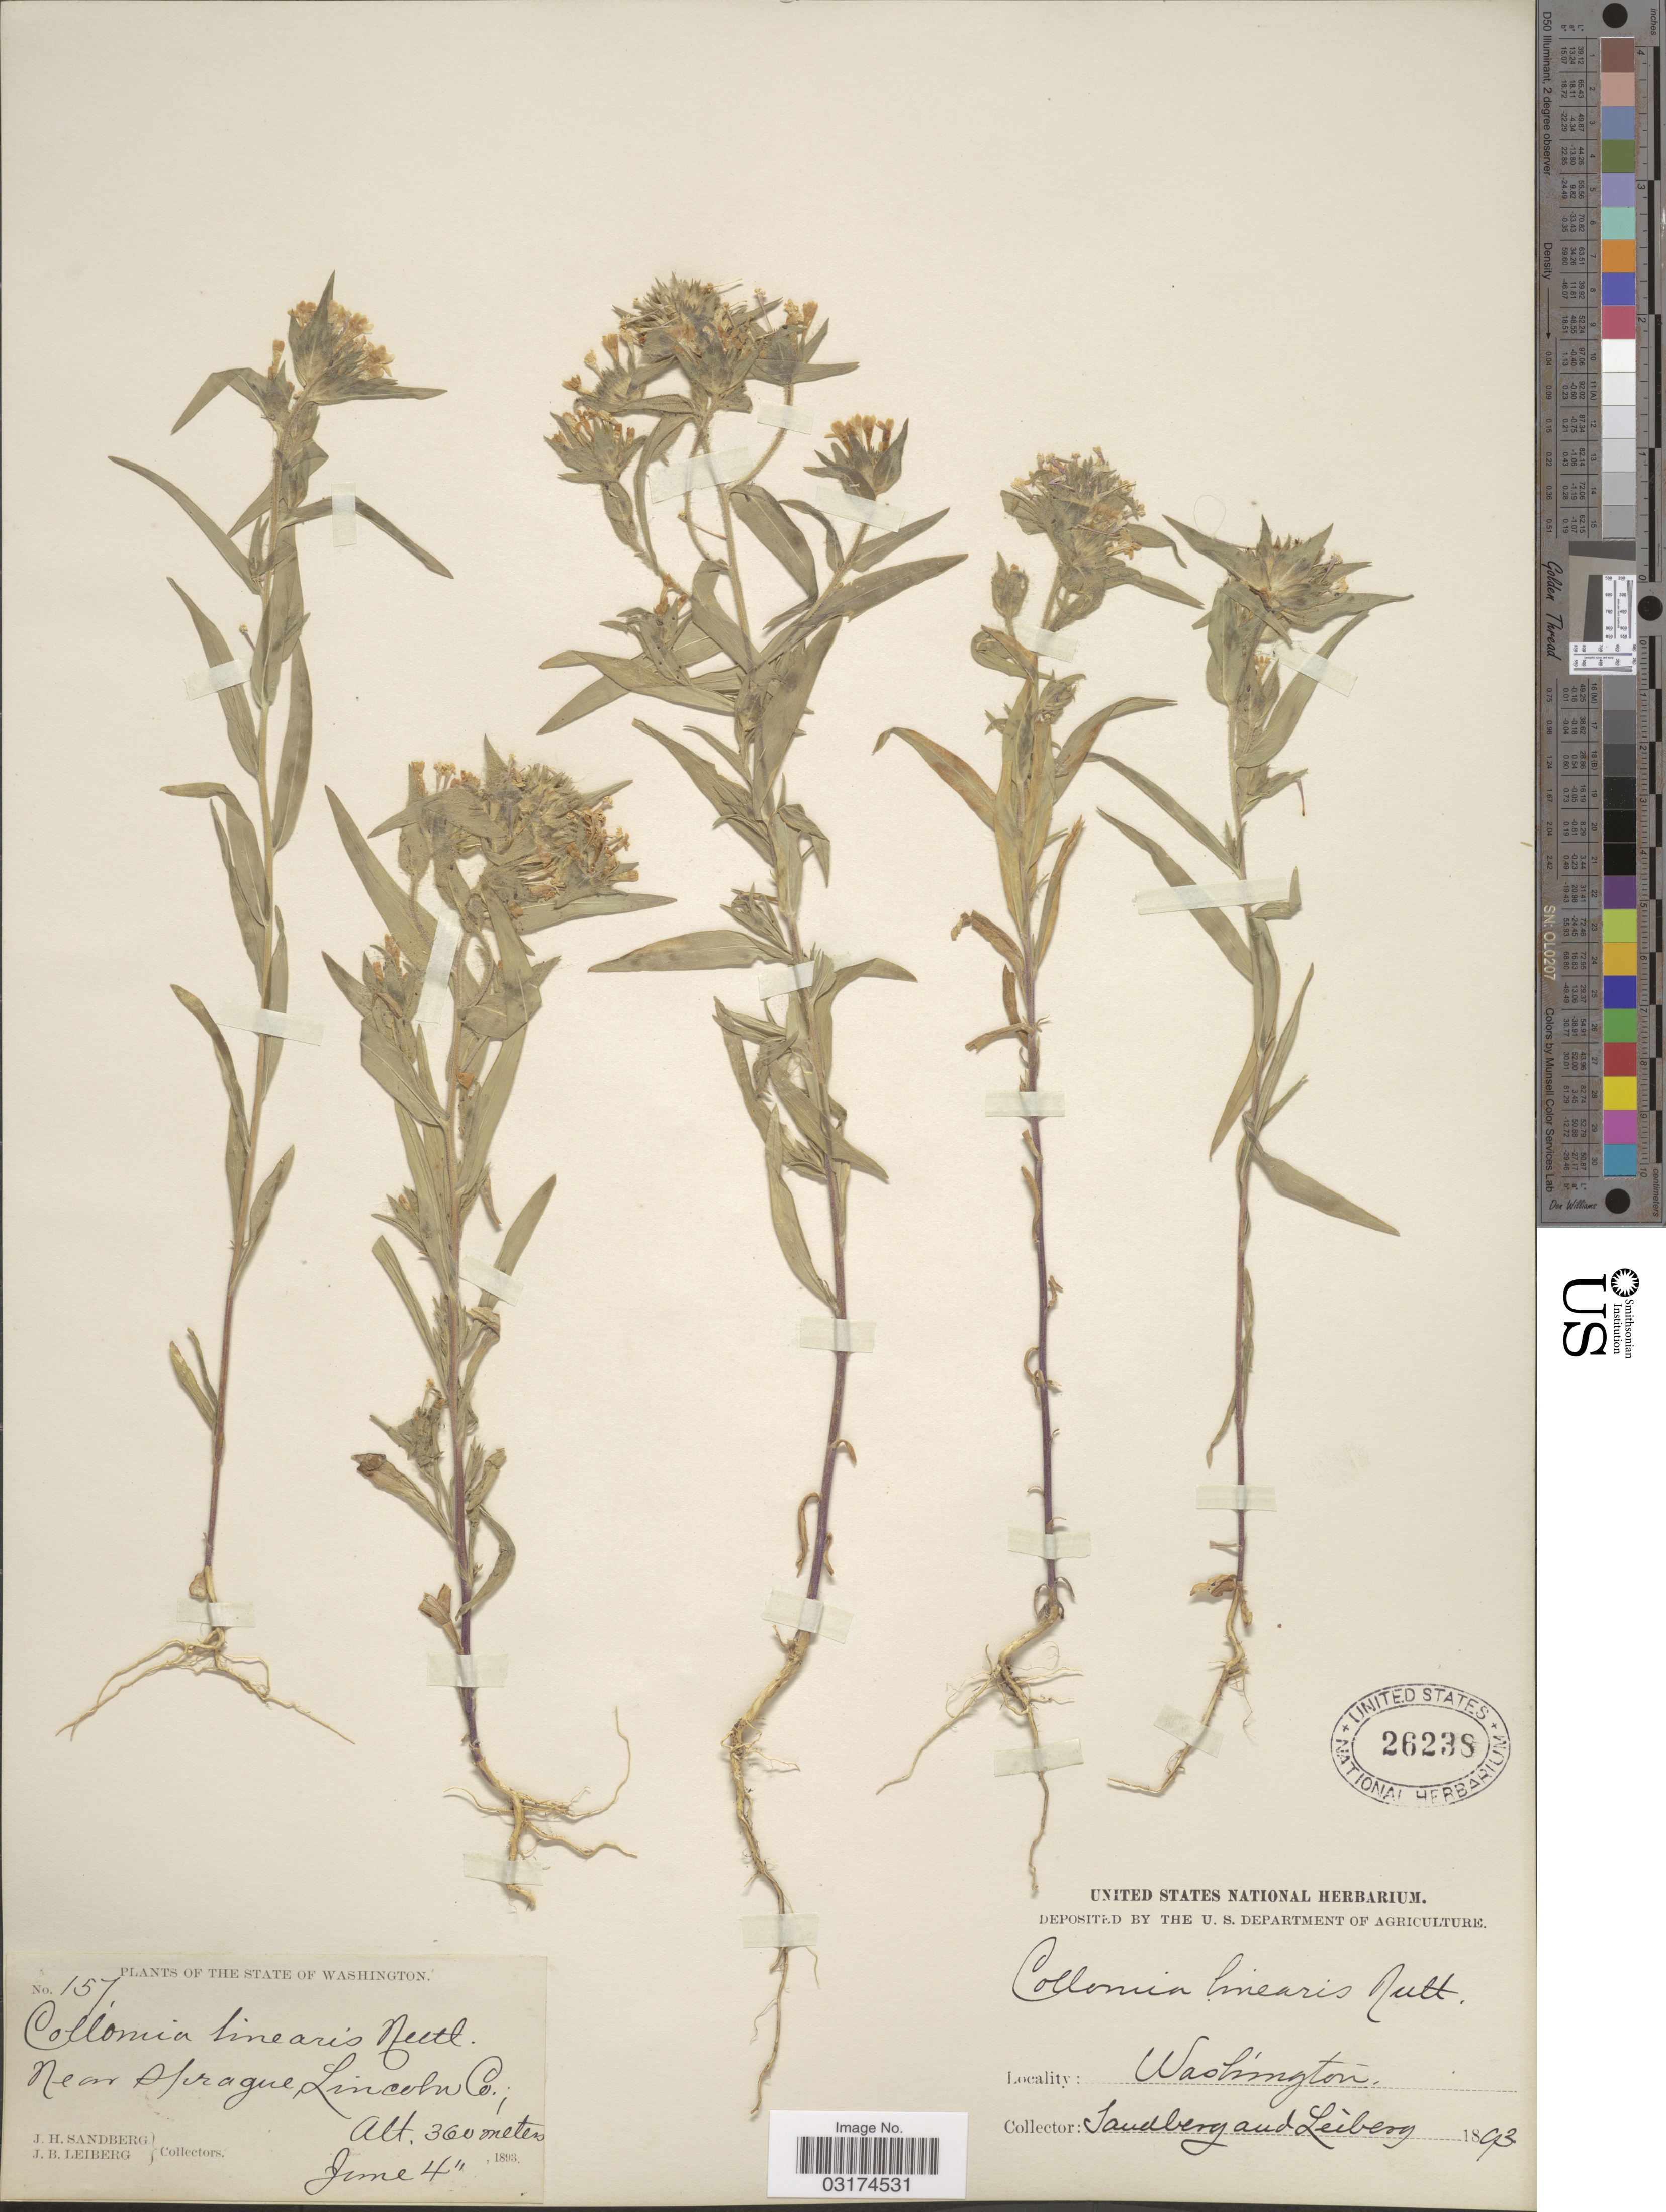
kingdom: Plantae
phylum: Tracheophyta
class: Magnoliopsida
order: Ericales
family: Polemoniaceae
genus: Collomia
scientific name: Collomia linearis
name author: Nutt.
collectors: J. H. Sandberg & J. B. Leiberg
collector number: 157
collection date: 1893-06-04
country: United States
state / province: Washington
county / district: Lincoln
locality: Near sprague, Lincoln Co.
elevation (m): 360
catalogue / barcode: US 26238